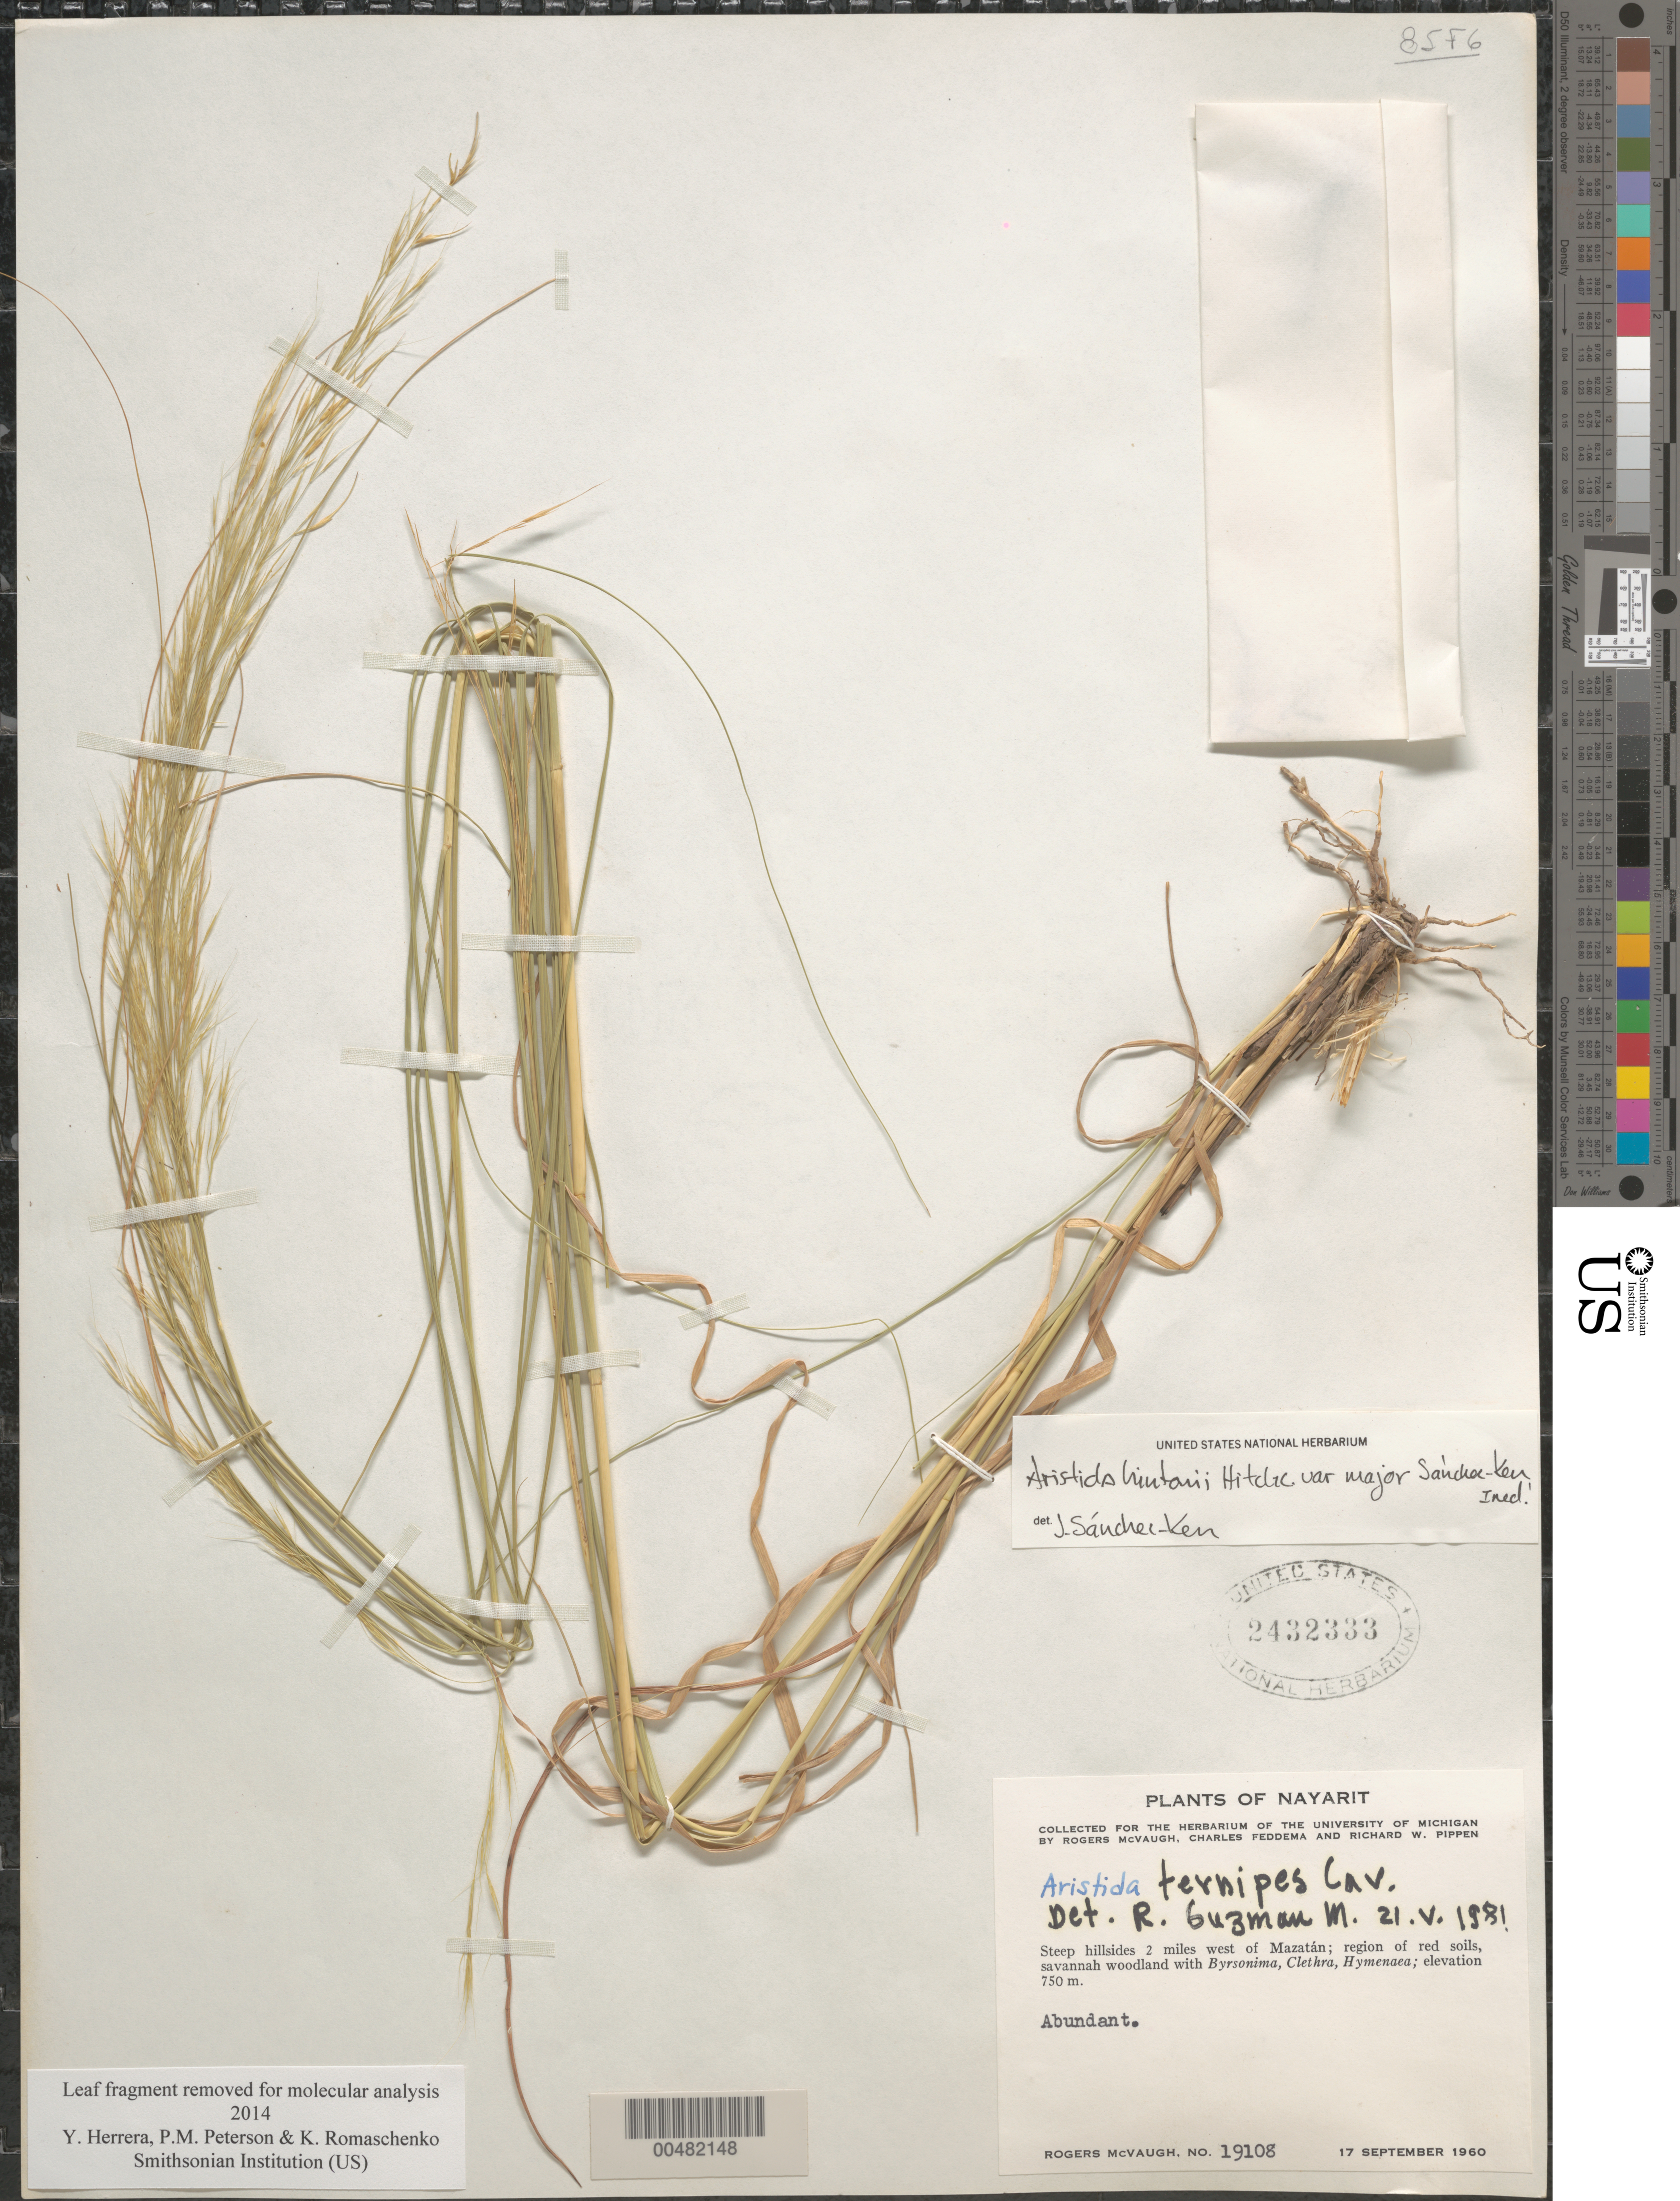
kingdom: Plantae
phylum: Tracheophyta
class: Liliopsida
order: Poales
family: Poaceae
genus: Aristida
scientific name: Aristida hintonii var. major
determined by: Sánchez-Ken, J. G.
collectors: R. McVaugh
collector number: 19108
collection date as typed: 17 Sep 1960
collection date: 1960-09-17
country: Mexico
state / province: Nayarit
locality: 2 mi W of Mazatán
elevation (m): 750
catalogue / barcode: US 2432333